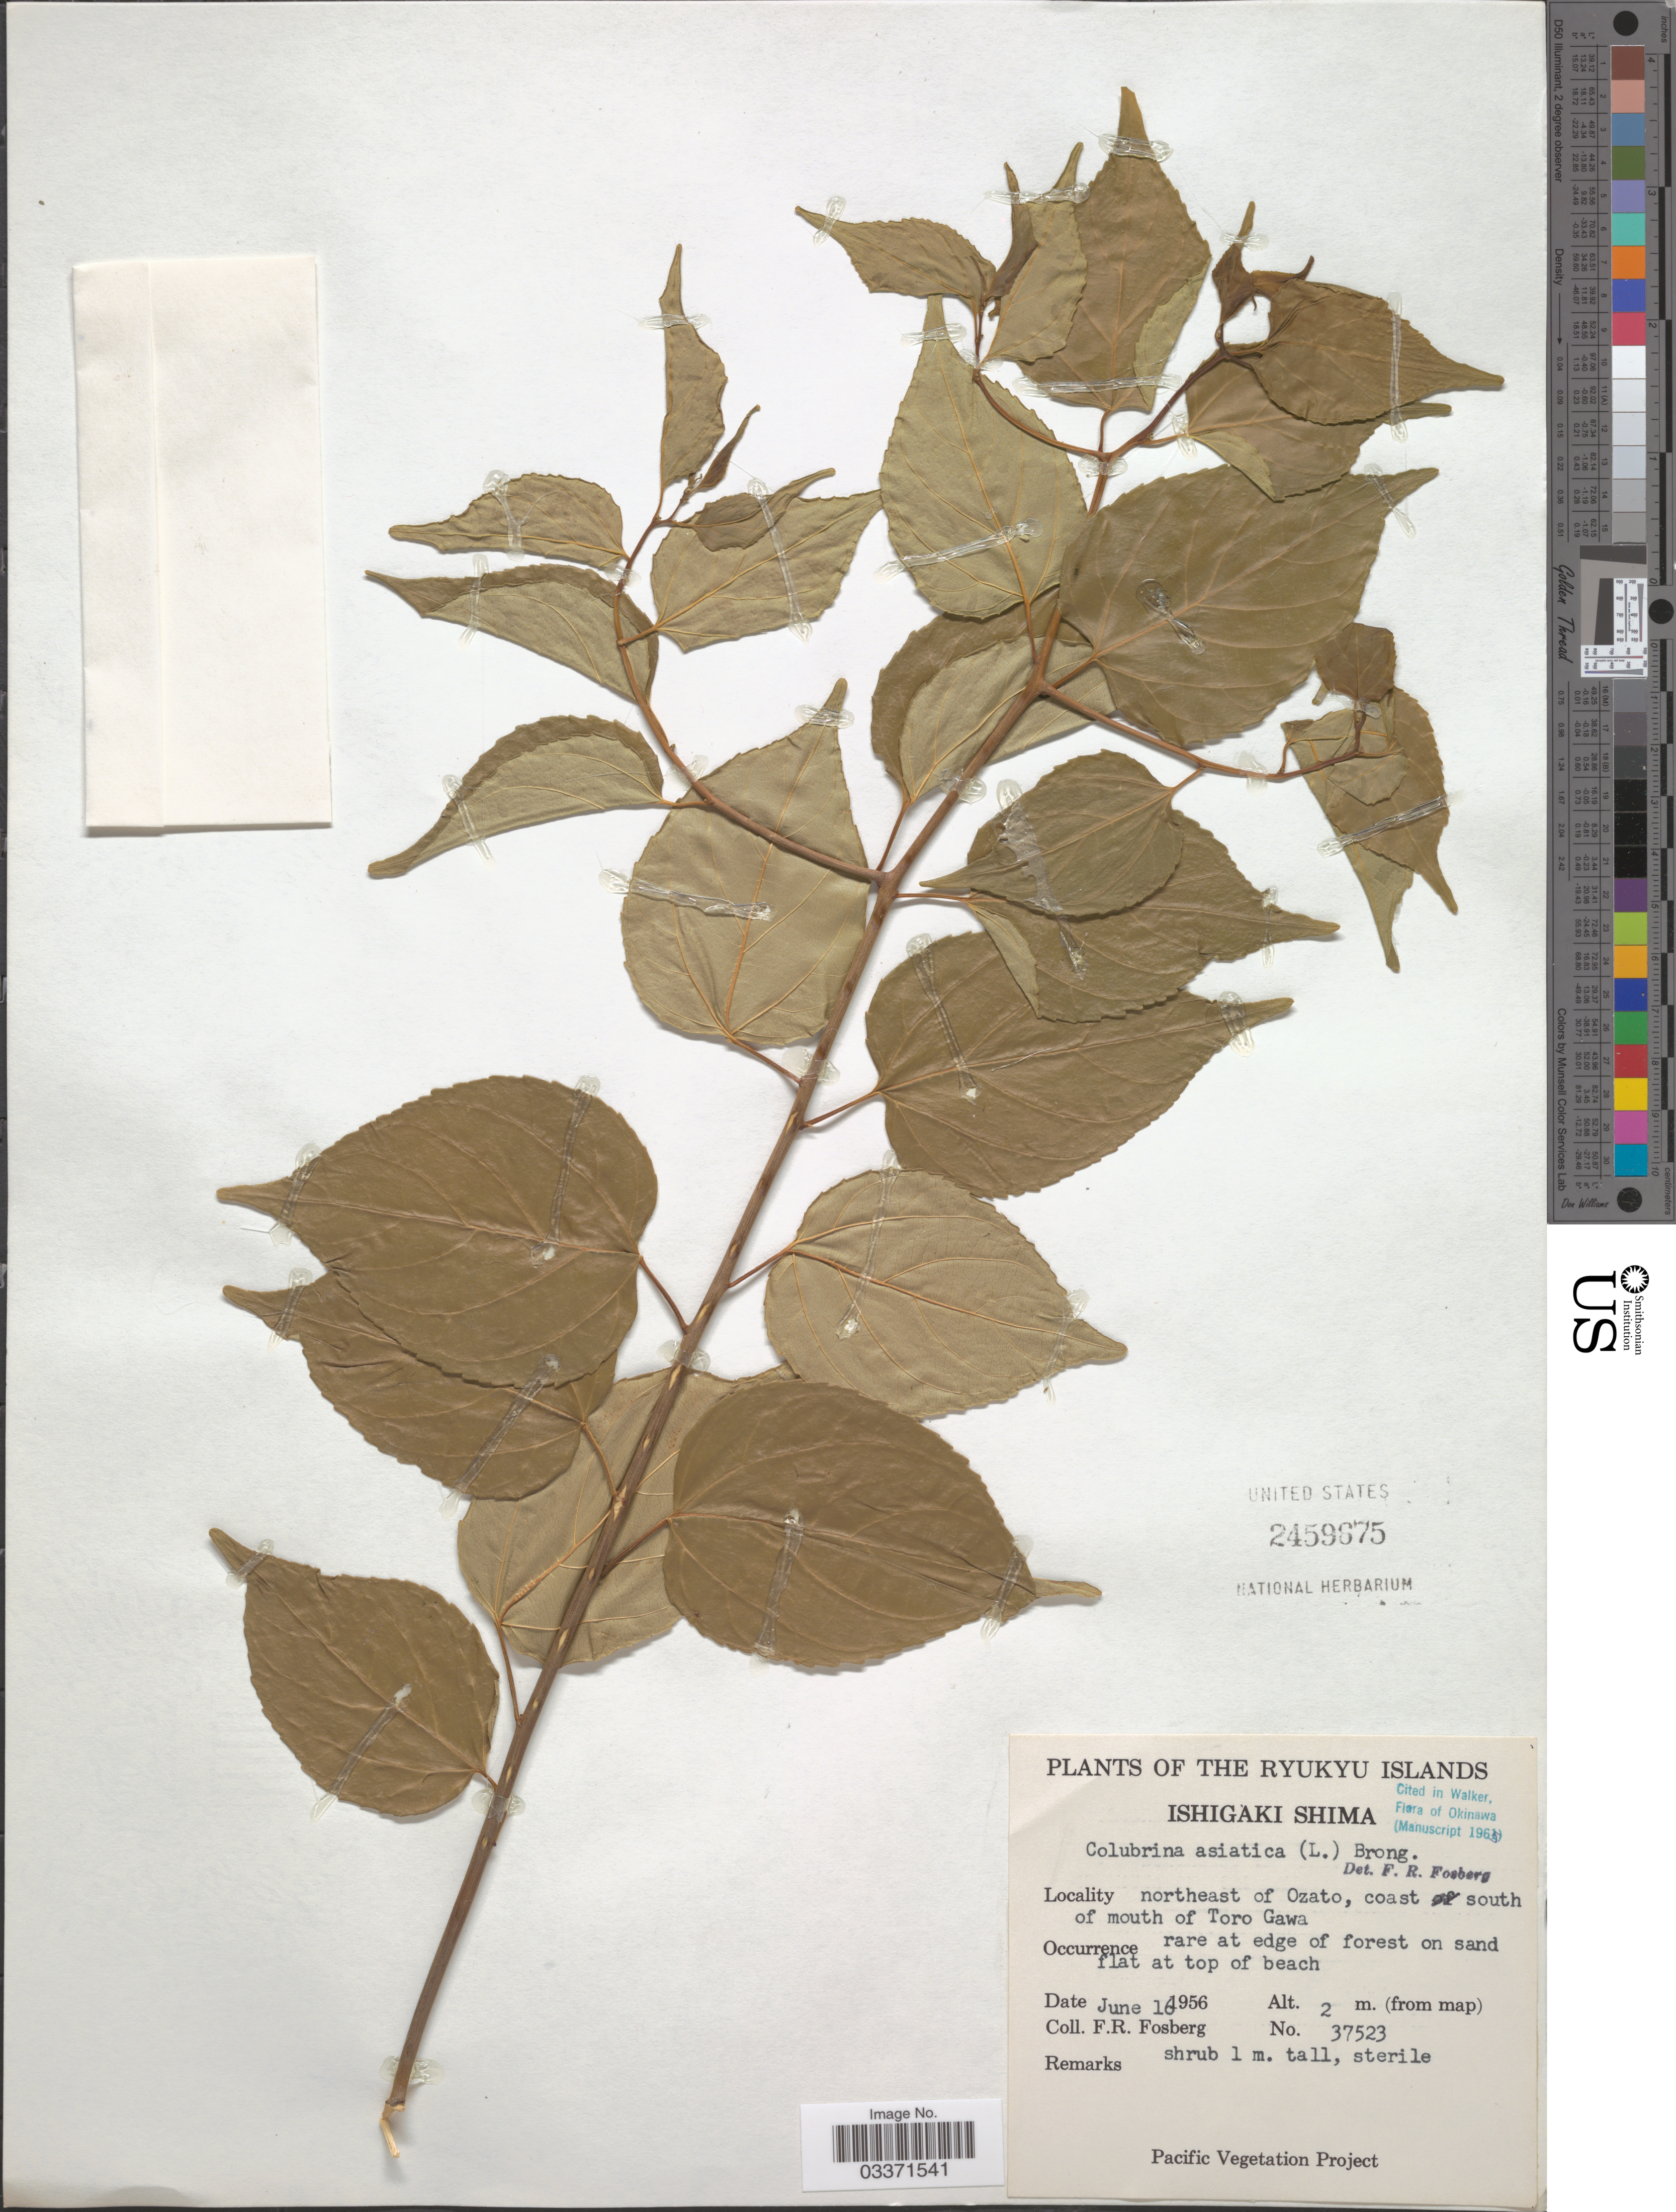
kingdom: Plantae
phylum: Tracheophyta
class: Magnoliopsida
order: Rosales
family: Rhamnaceae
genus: Colubrina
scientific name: Colubrina asiatica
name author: (L.) Brongn.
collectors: F. R. Fosberg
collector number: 37523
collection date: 1956-06-16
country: Japan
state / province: Okinawa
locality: The Ryukyu Islands, Ishigaki Shima, northeast of Ozato, coast south of mouth of Toro Gawa.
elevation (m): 2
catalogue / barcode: US 2459675